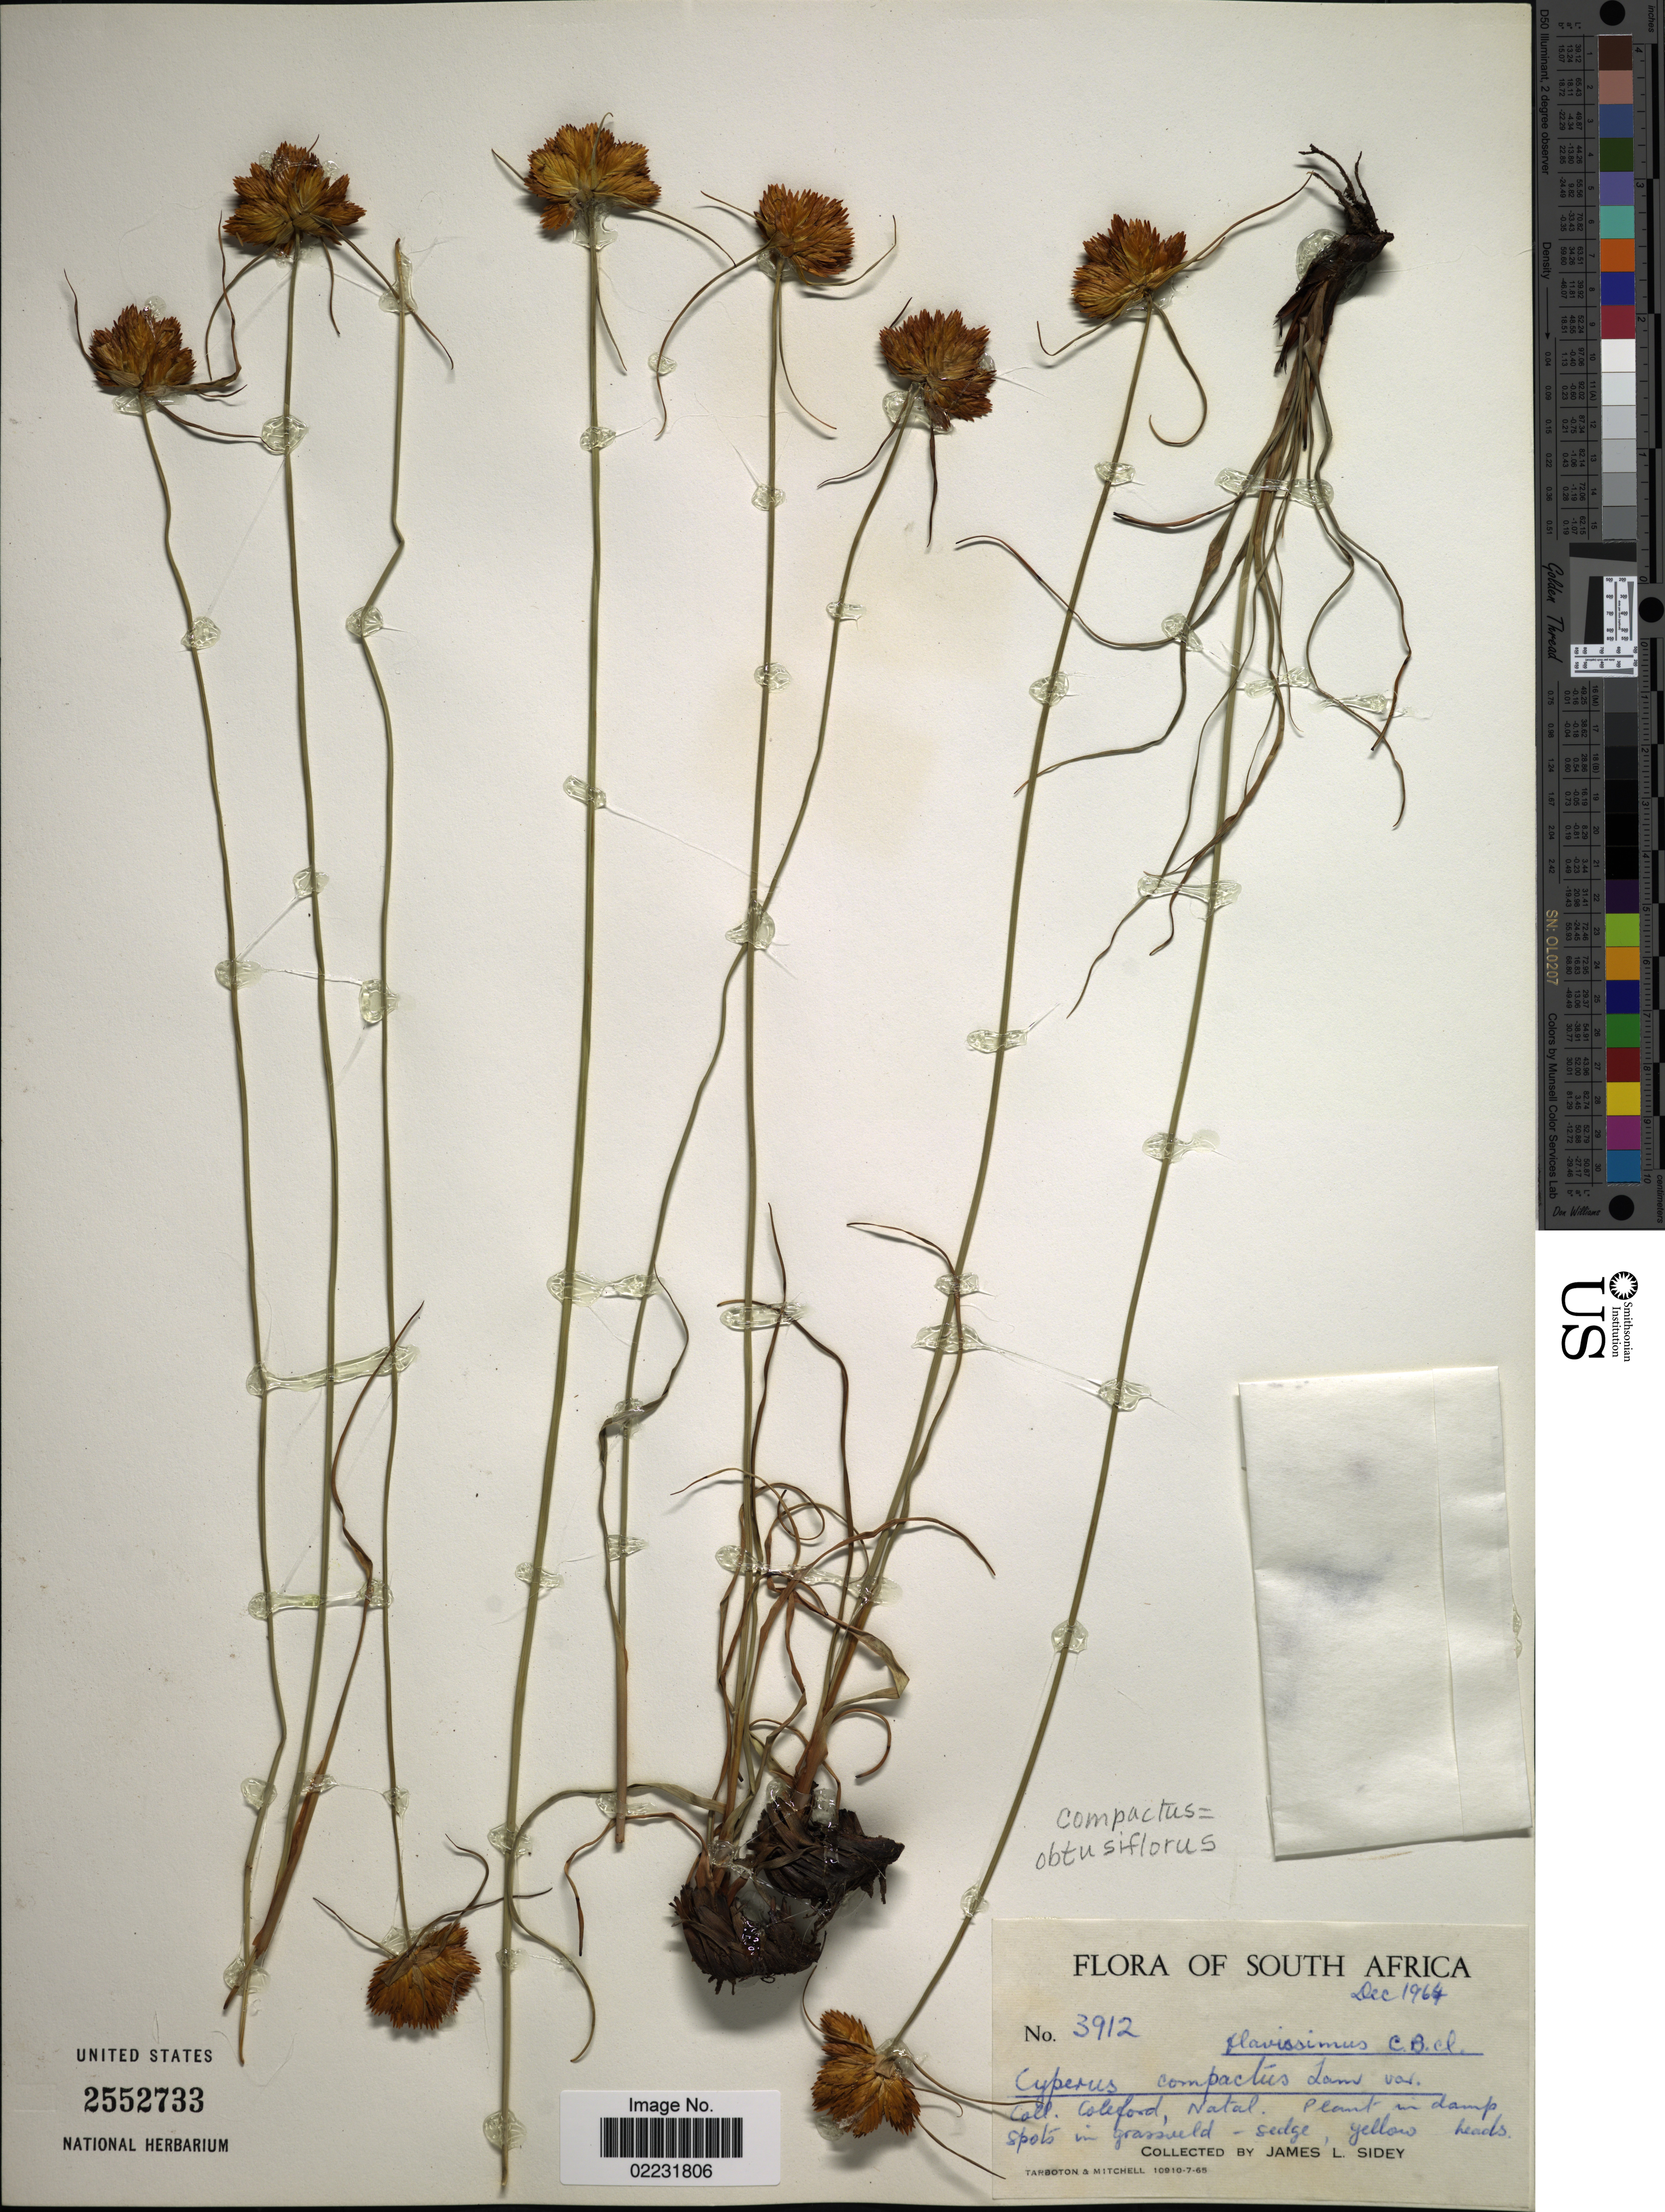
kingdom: Plantae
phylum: Tracheophyta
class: Liliopsida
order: Poales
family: Cyperaceae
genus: Cyperus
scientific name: Cyperus obtusiflorus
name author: Vahl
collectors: J. L. Sidey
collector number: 3912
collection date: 1964-12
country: South Africa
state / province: KwaZulu-Natal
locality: Coleford, Natal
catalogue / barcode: US 2552733